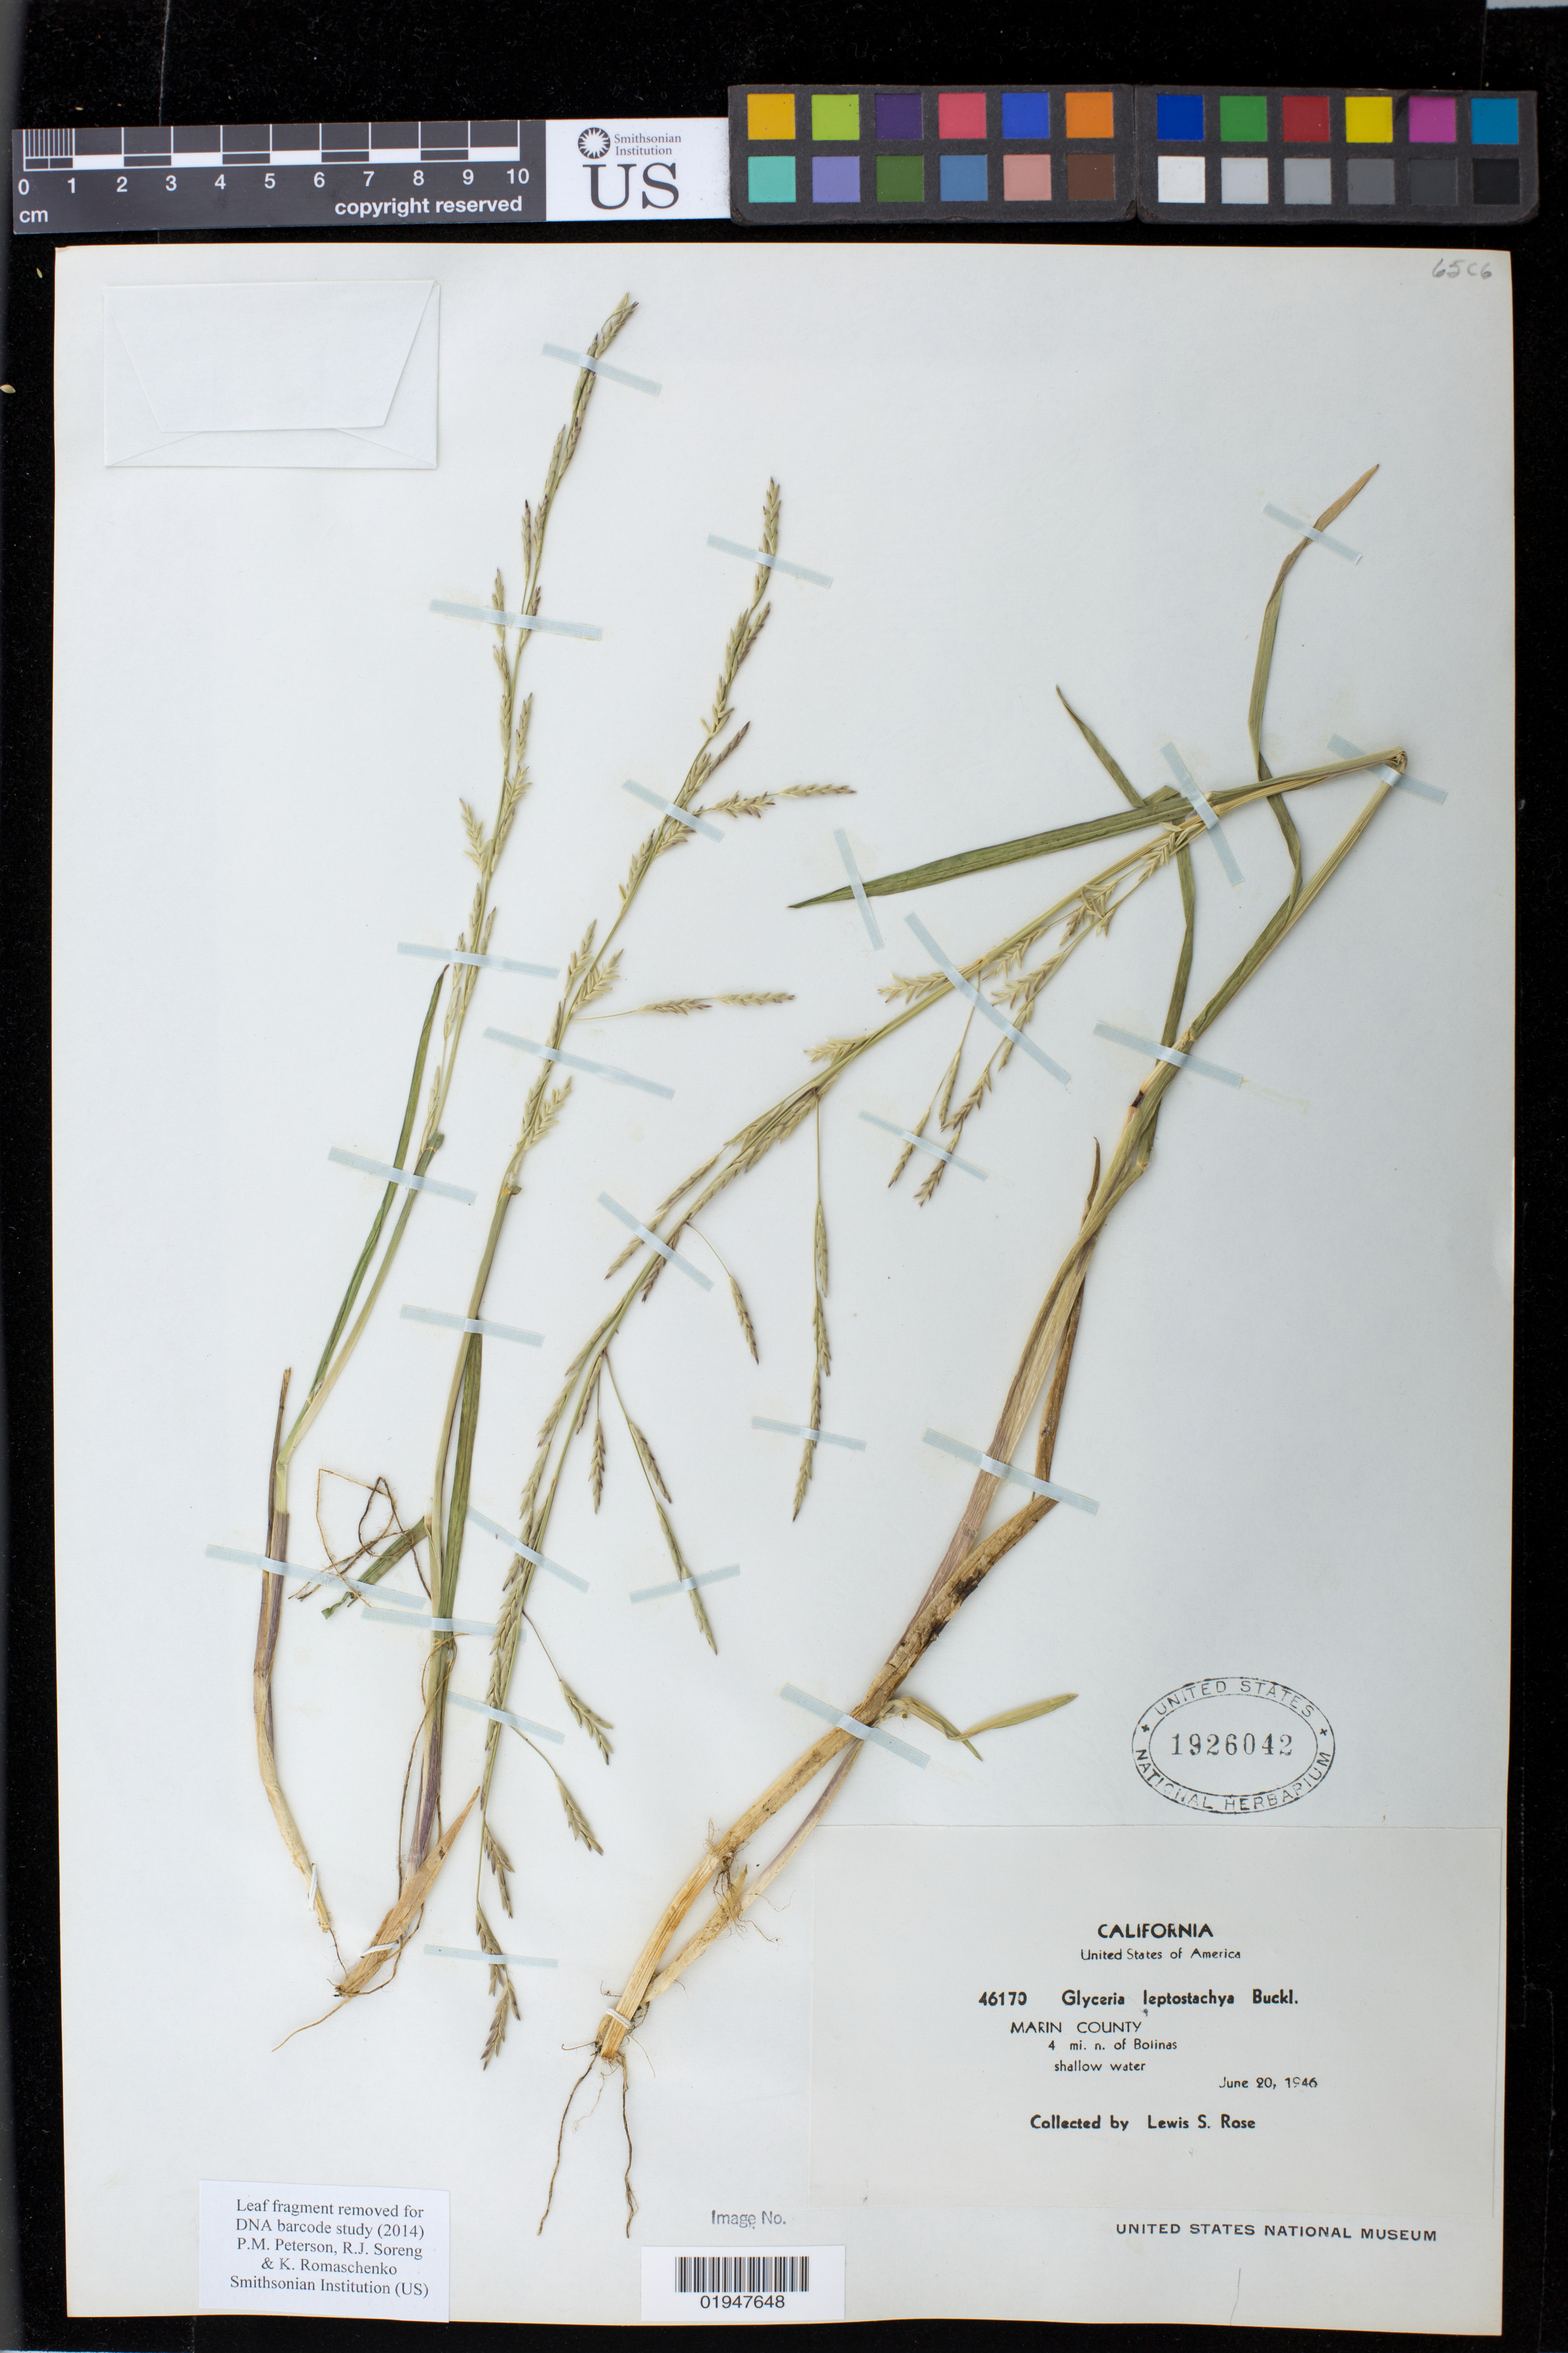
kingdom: Plantae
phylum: Tracheophyta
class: Liliopsida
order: Poales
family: Poaceae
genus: Glyceria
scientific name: Glyceria leptostachya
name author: Buckley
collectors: L. S. Rose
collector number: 46170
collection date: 1946-06-20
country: United States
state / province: California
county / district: Marin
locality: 4 mi. n. of Bolinas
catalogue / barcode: US 1926042